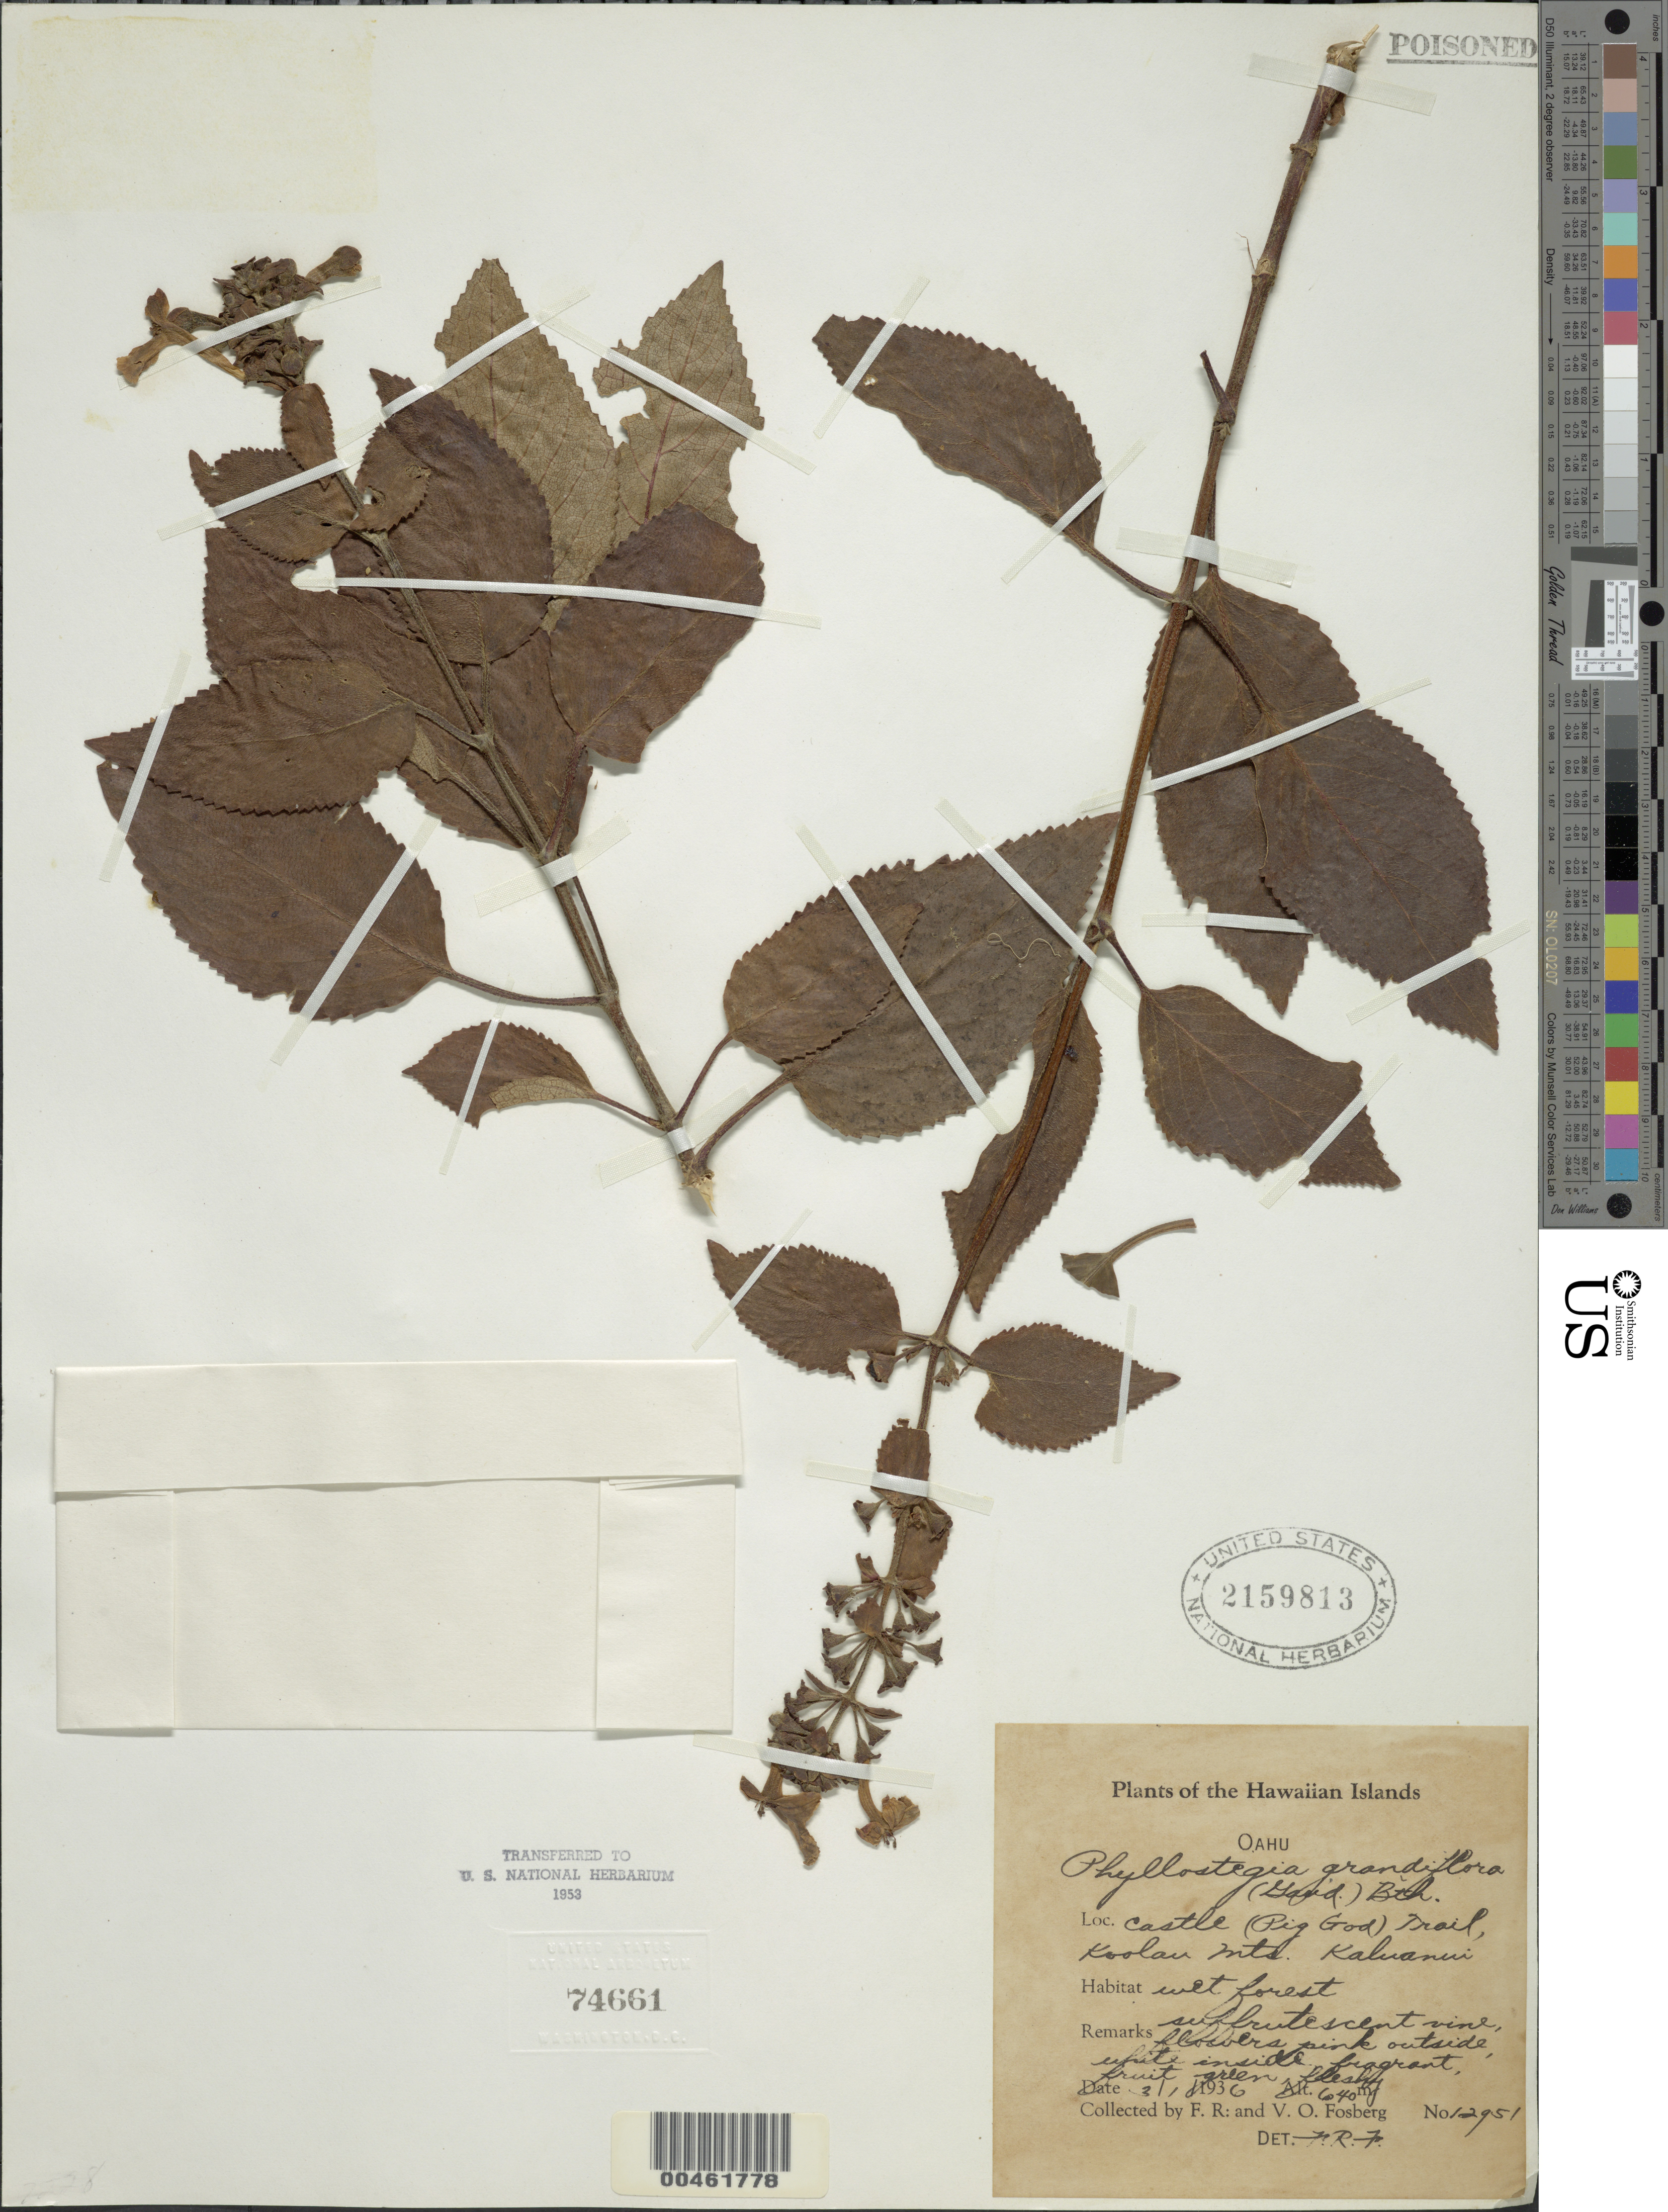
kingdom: Plantae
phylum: Tracheophyta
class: Magnoliopsida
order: Lamiales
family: Lamiaceae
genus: Phyllostegia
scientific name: Phyllostegia grandiflora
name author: (Gaudich.) Benth.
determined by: Fosberg, F. R.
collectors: F. R. Fosberg & V. O. Fosberg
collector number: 1205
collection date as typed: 1 Mar 1936 or 3 Jan 1936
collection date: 1936-01-03 or 1936-03-01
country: United States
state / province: Hawaii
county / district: Honolulu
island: Oahu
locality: Castle (Pig-God) Trail, Koolau Mountains, Kaluanui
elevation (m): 640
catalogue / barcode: US 2159813